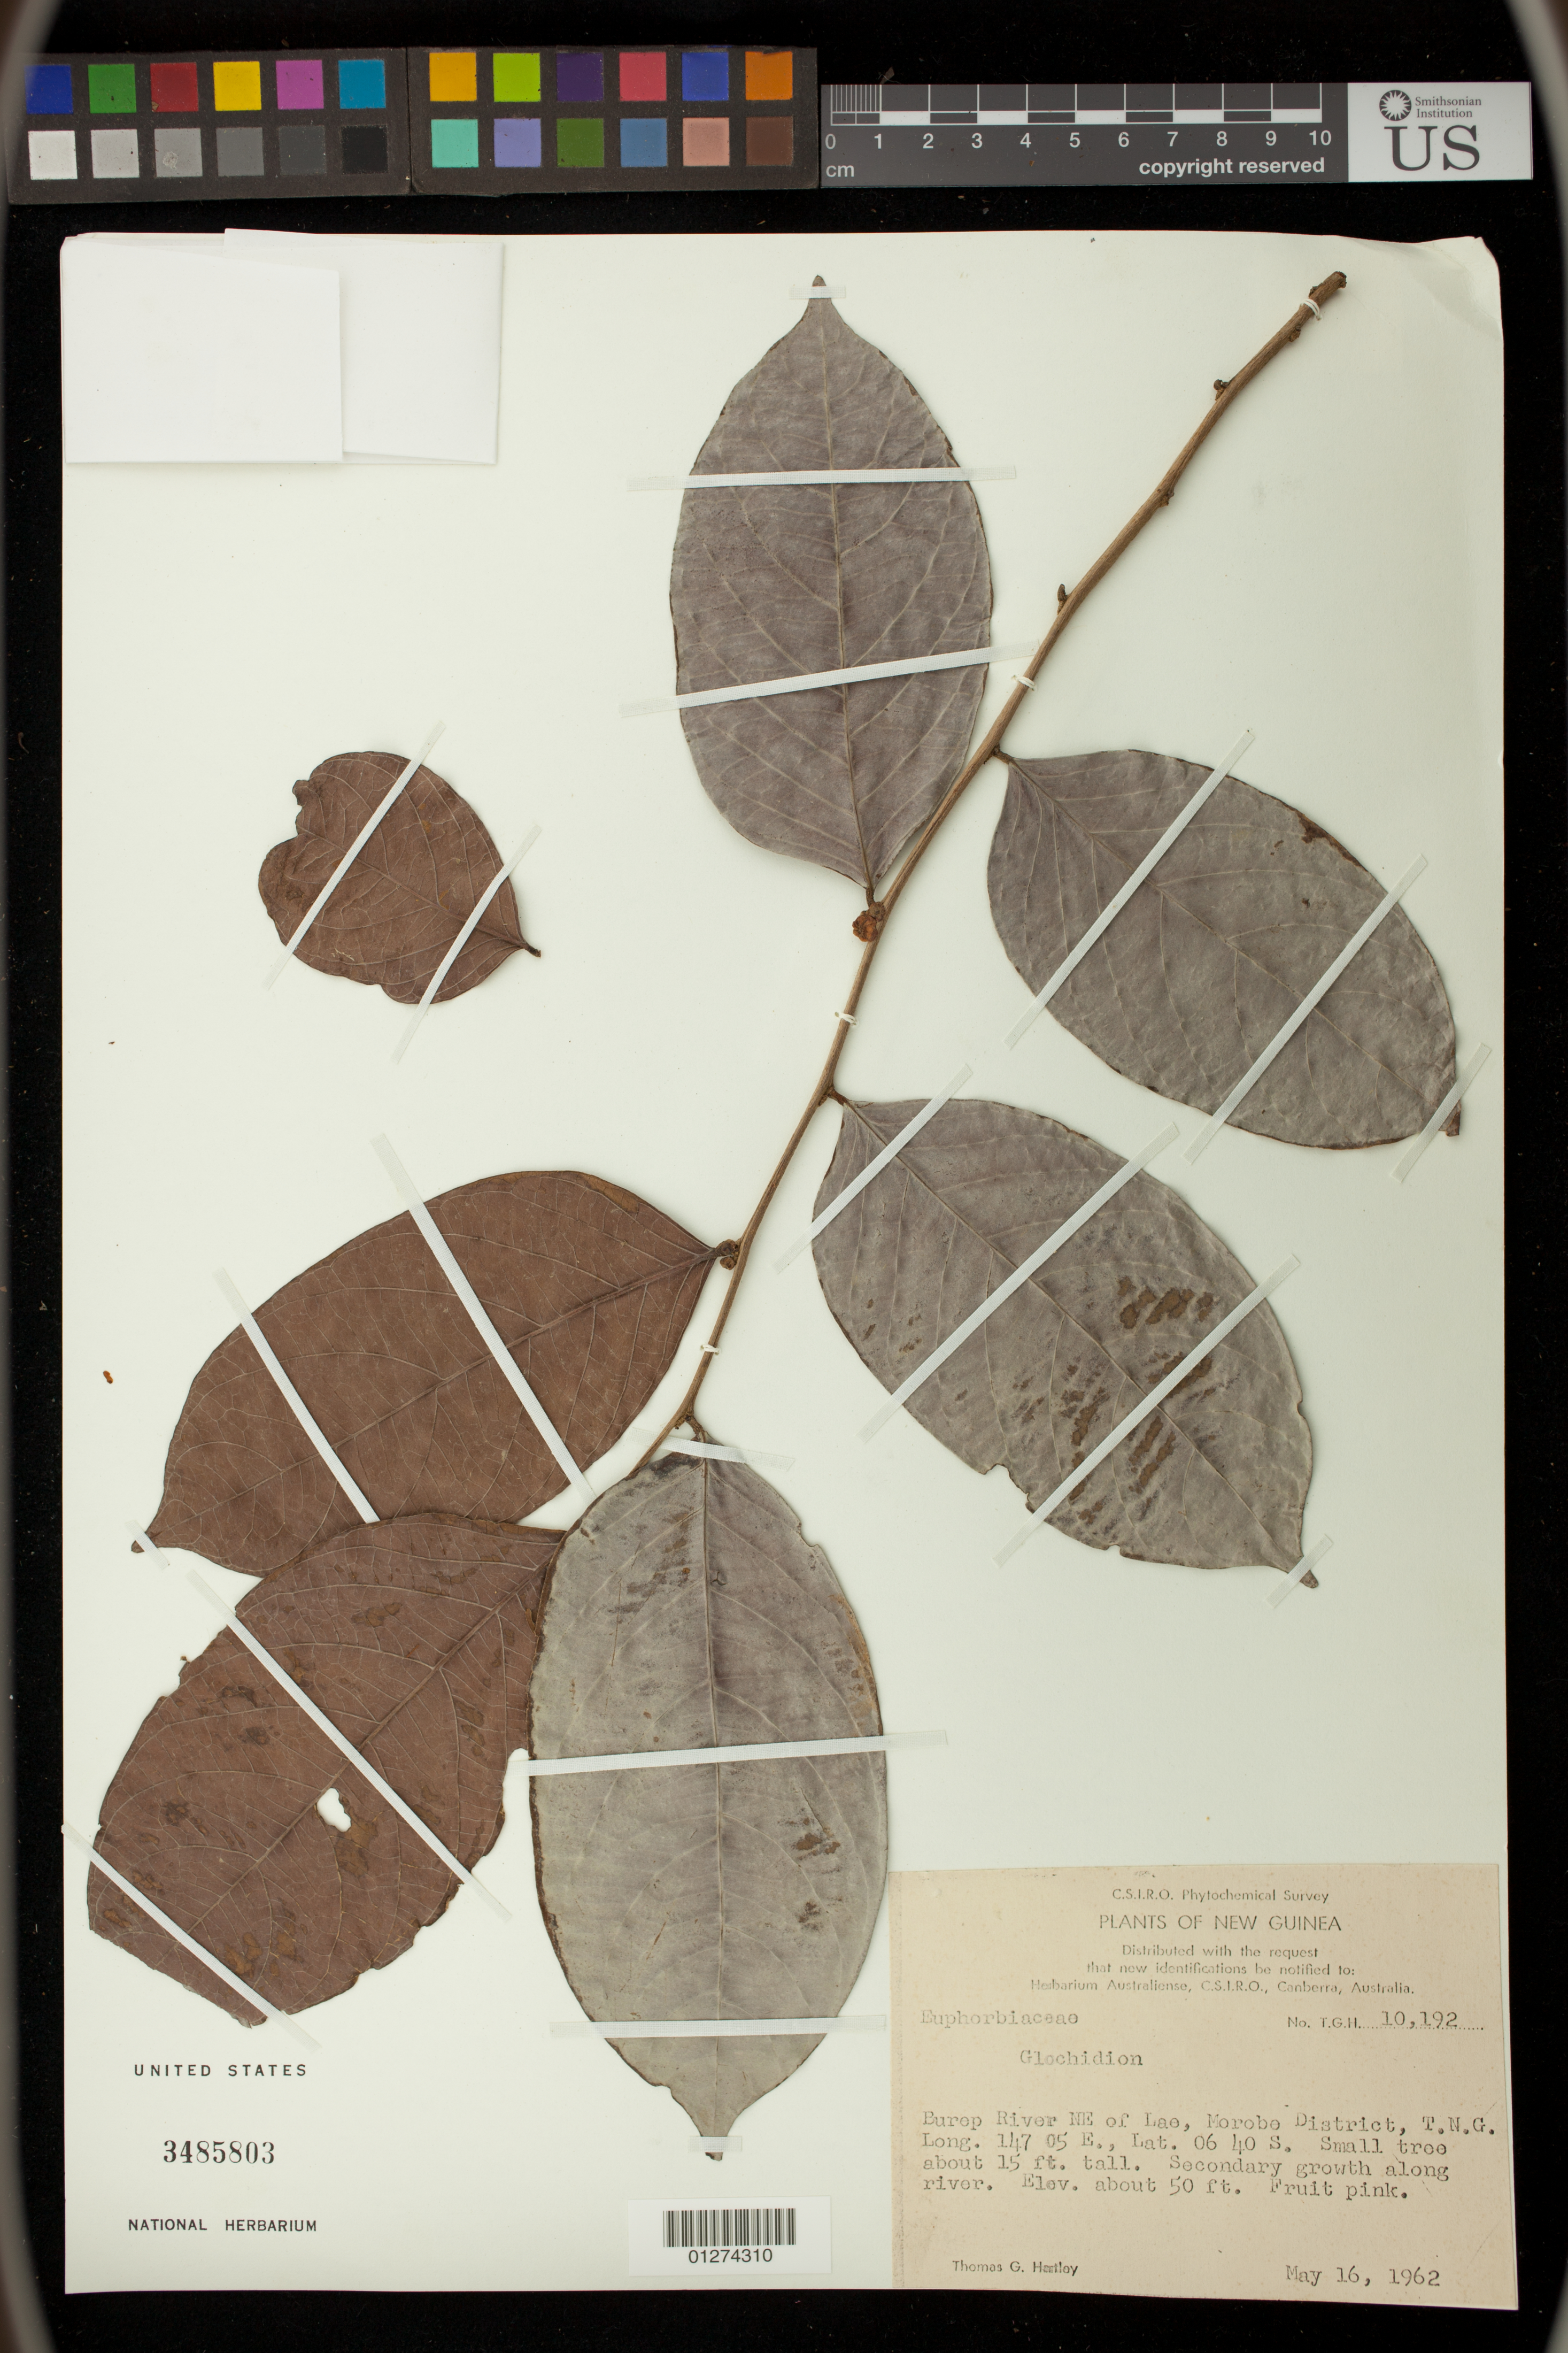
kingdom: Plantae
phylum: Tracheophyta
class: Magnoliopsida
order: Malpighiales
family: Phyllanthaceae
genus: Glochidion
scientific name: Glochidion sp.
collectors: T. G. Hartley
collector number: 10192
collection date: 1962-05-16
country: Papua New Guinea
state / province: Morobe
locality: Burep River NE of Lae, Morobe District, T.N.G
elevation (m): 15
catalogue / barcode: US 3485803